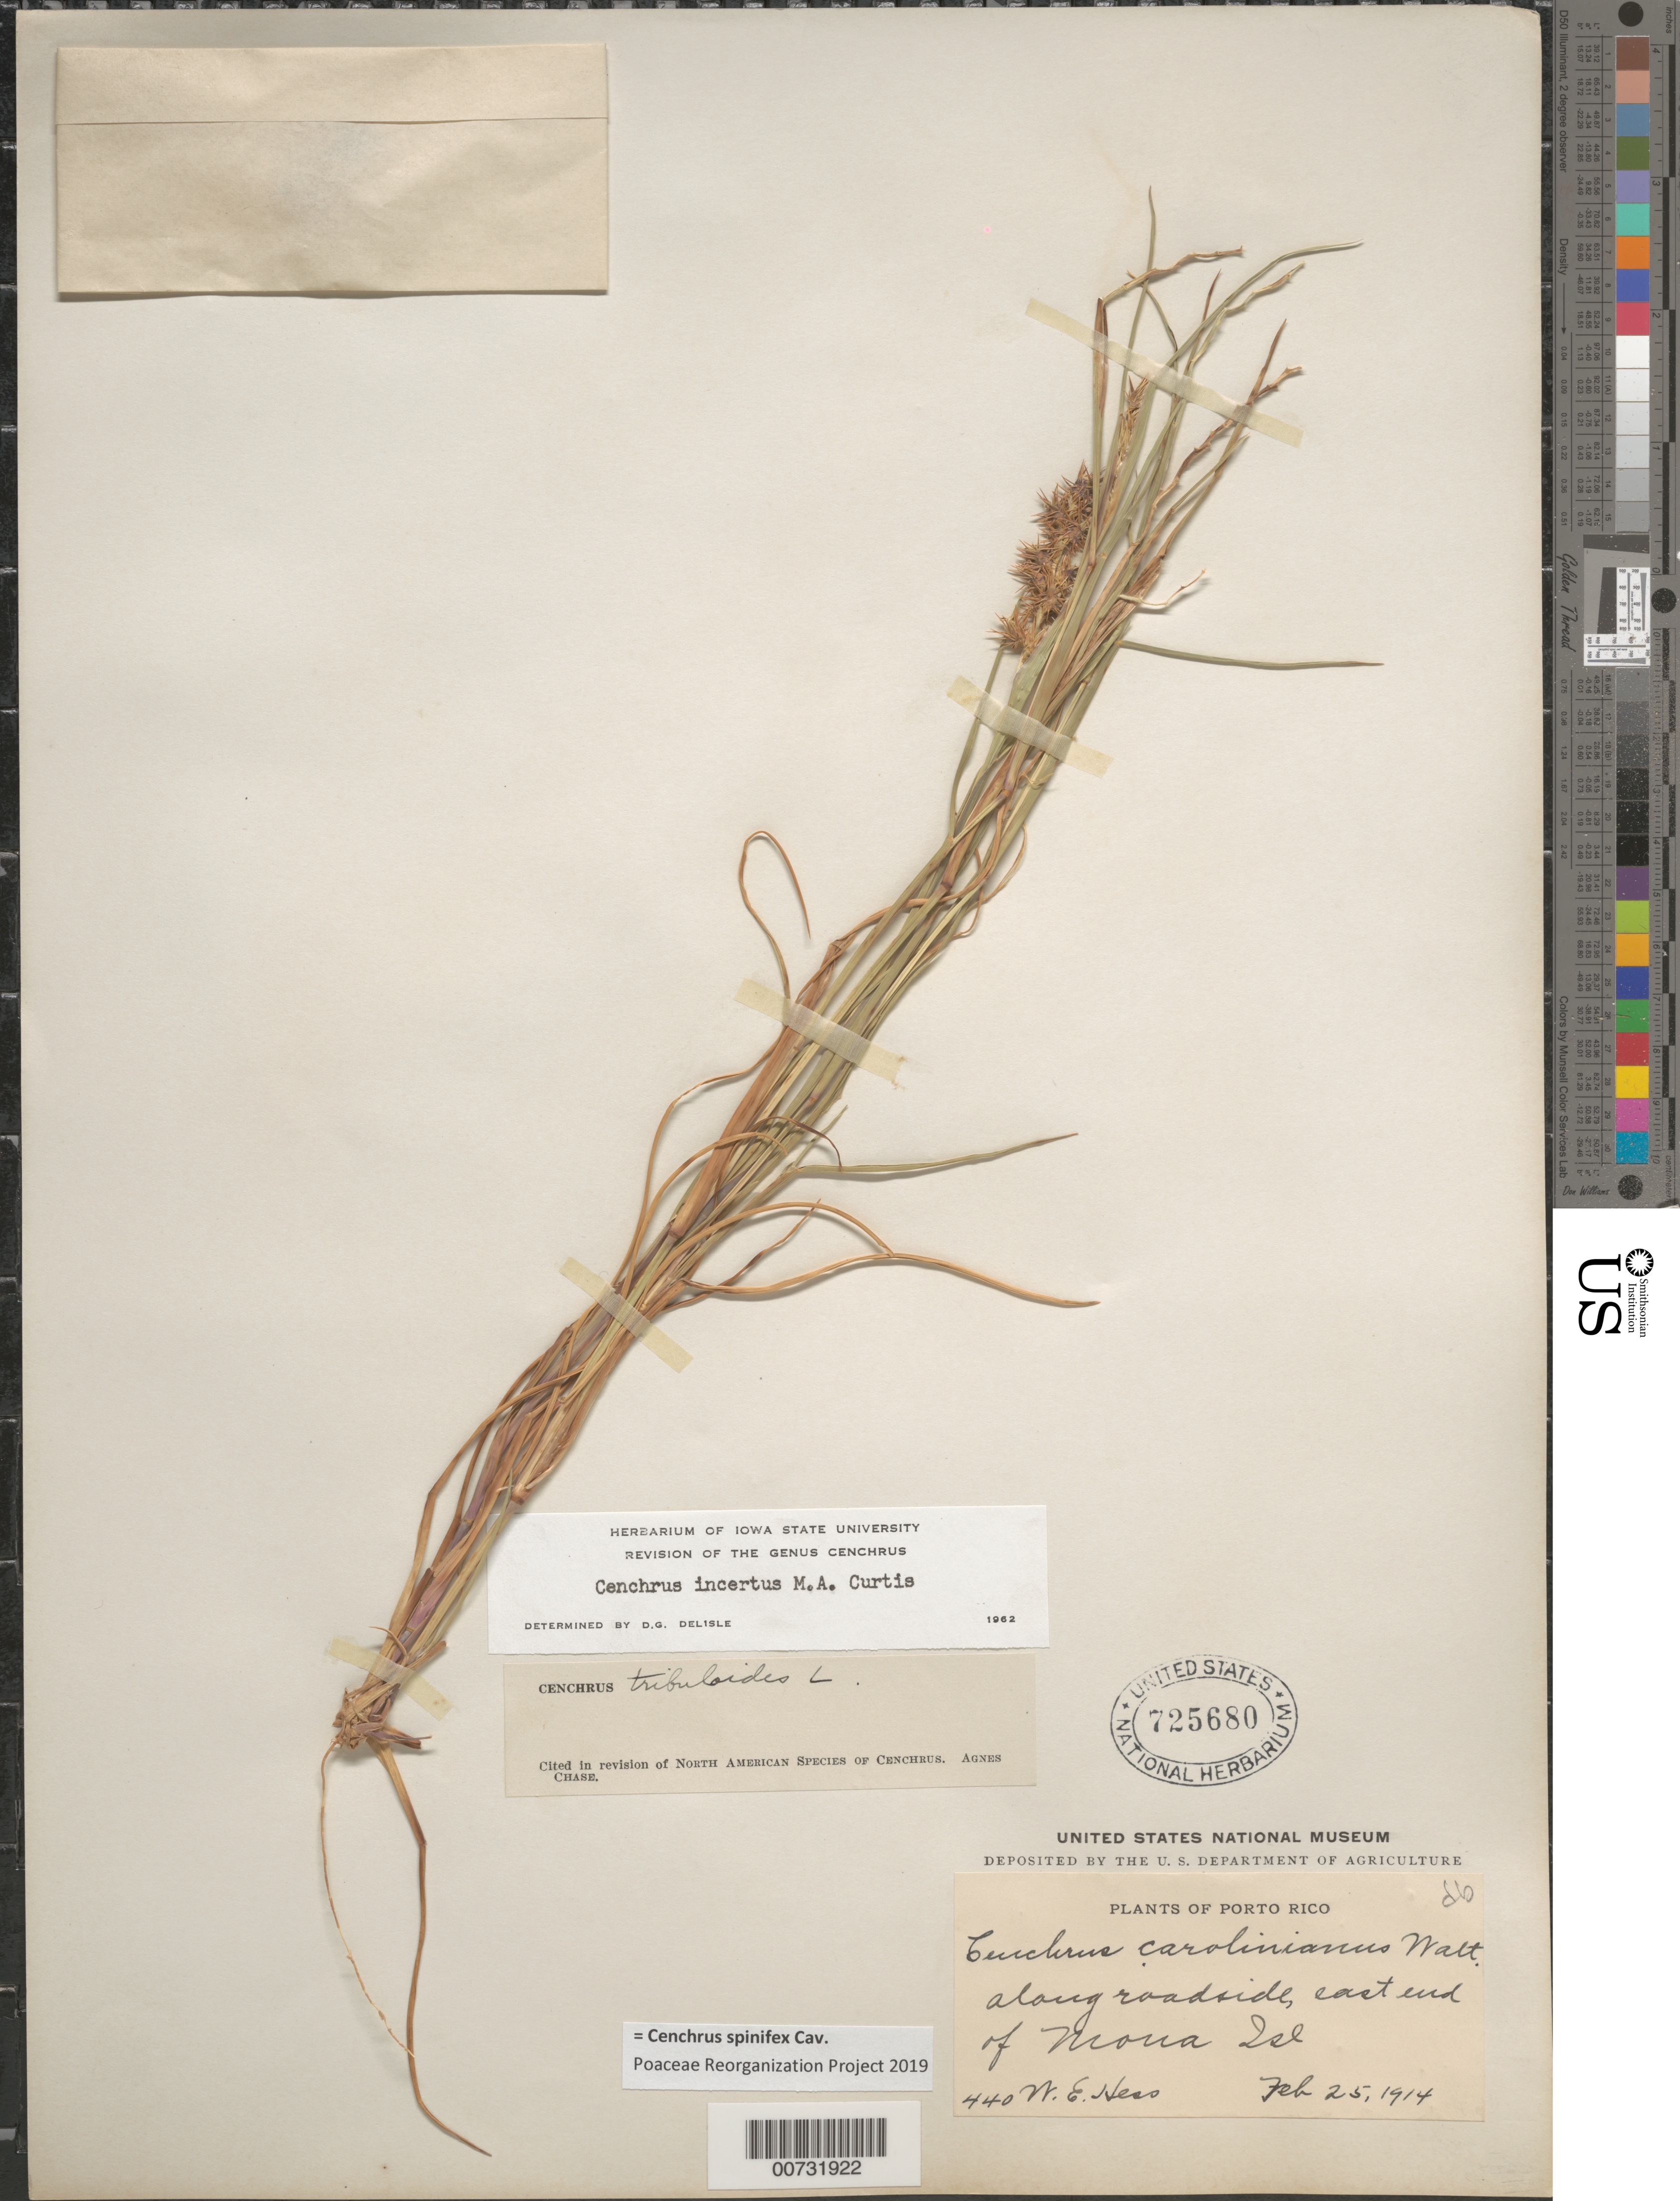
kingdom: Plantae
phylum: Tracheophyta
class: Liliopsida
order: Poales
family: Poaceae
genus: Cenchrus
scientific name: Cenchrus spinifex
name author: Cav.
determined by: Poaceae Reorganization Project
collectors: W. Hess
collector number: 440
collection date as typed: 25 Feb 1914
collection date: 1914-02-25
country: Puerto Rico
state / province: Mayaguëz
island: Mona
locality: Mona, E end of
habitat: Along roadside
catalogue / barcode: US 725680